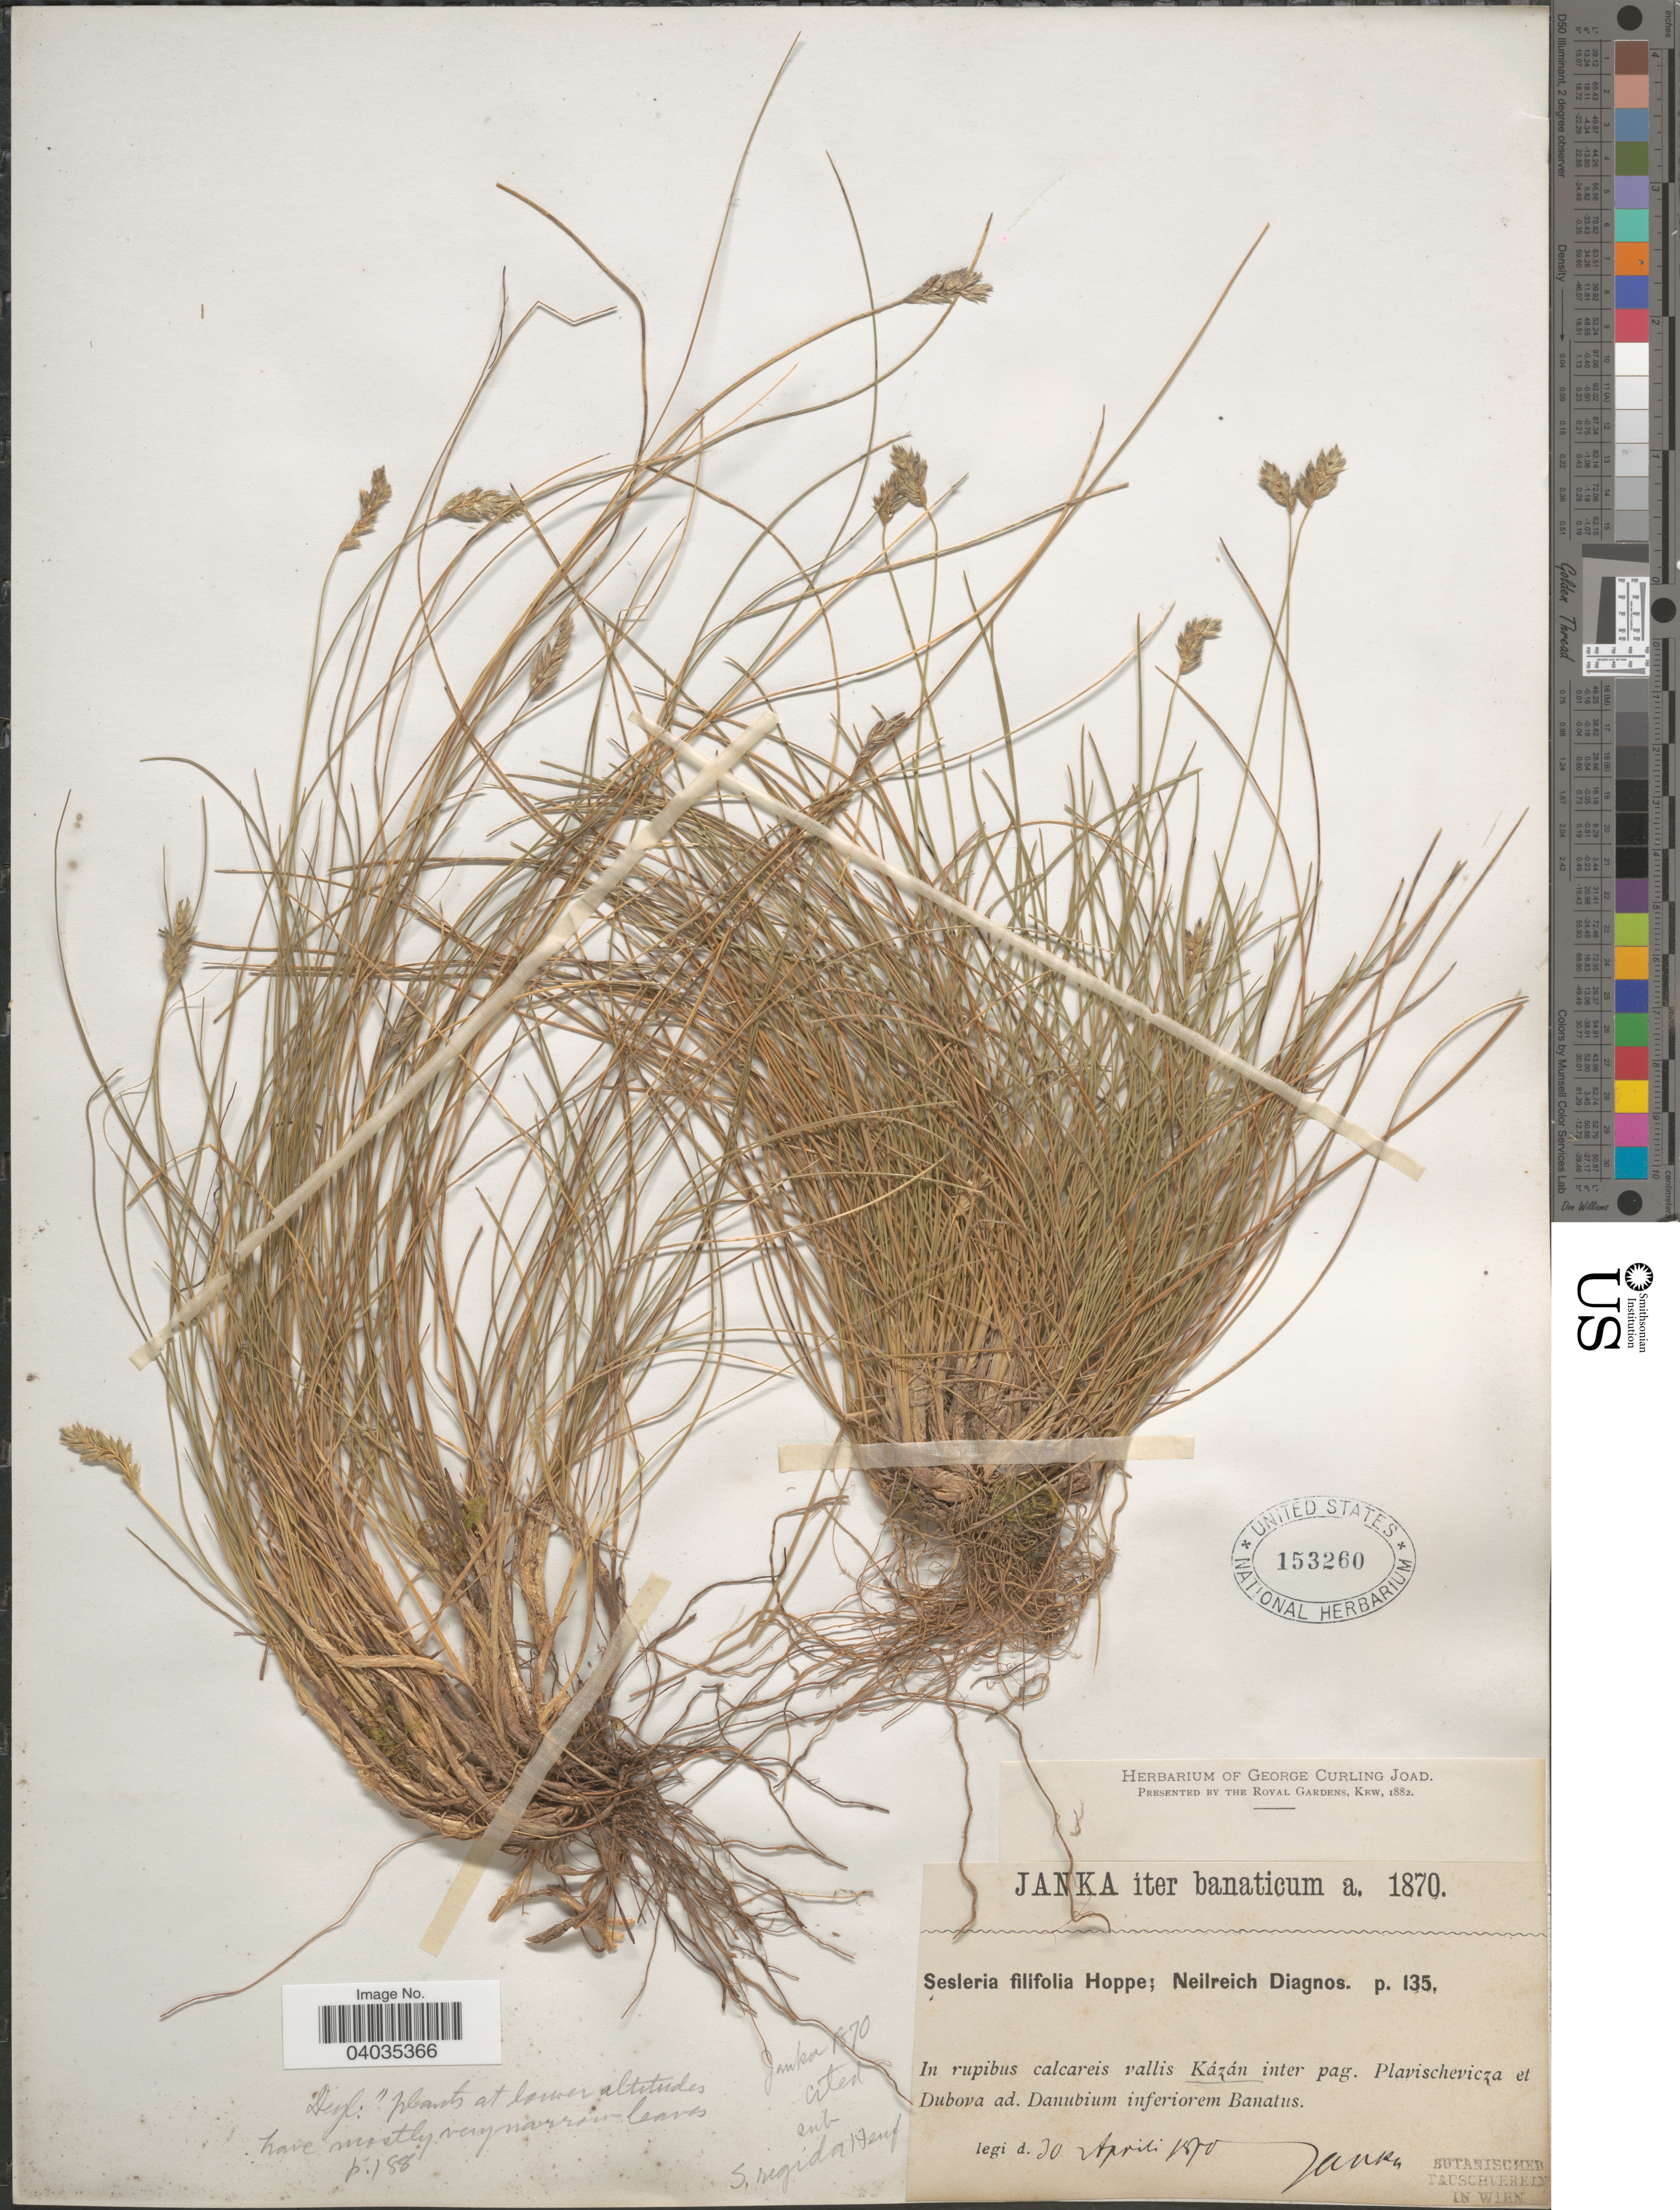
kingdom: Plantae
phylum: Tracheophyta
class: Liliopsida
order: Poales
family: Poaceae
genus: Sesleria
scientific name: Sesleria rigida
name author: Heuff. ex Rchb.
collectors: V. Janka von Bulcs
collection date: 1870-04-20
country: Romania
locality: Iter banaticum. In rupibus calcareis vallis Kázán inter pag. Plavischevicza et Dubova ad. Danubium inferiorem Banatus.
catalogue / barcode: US 153260